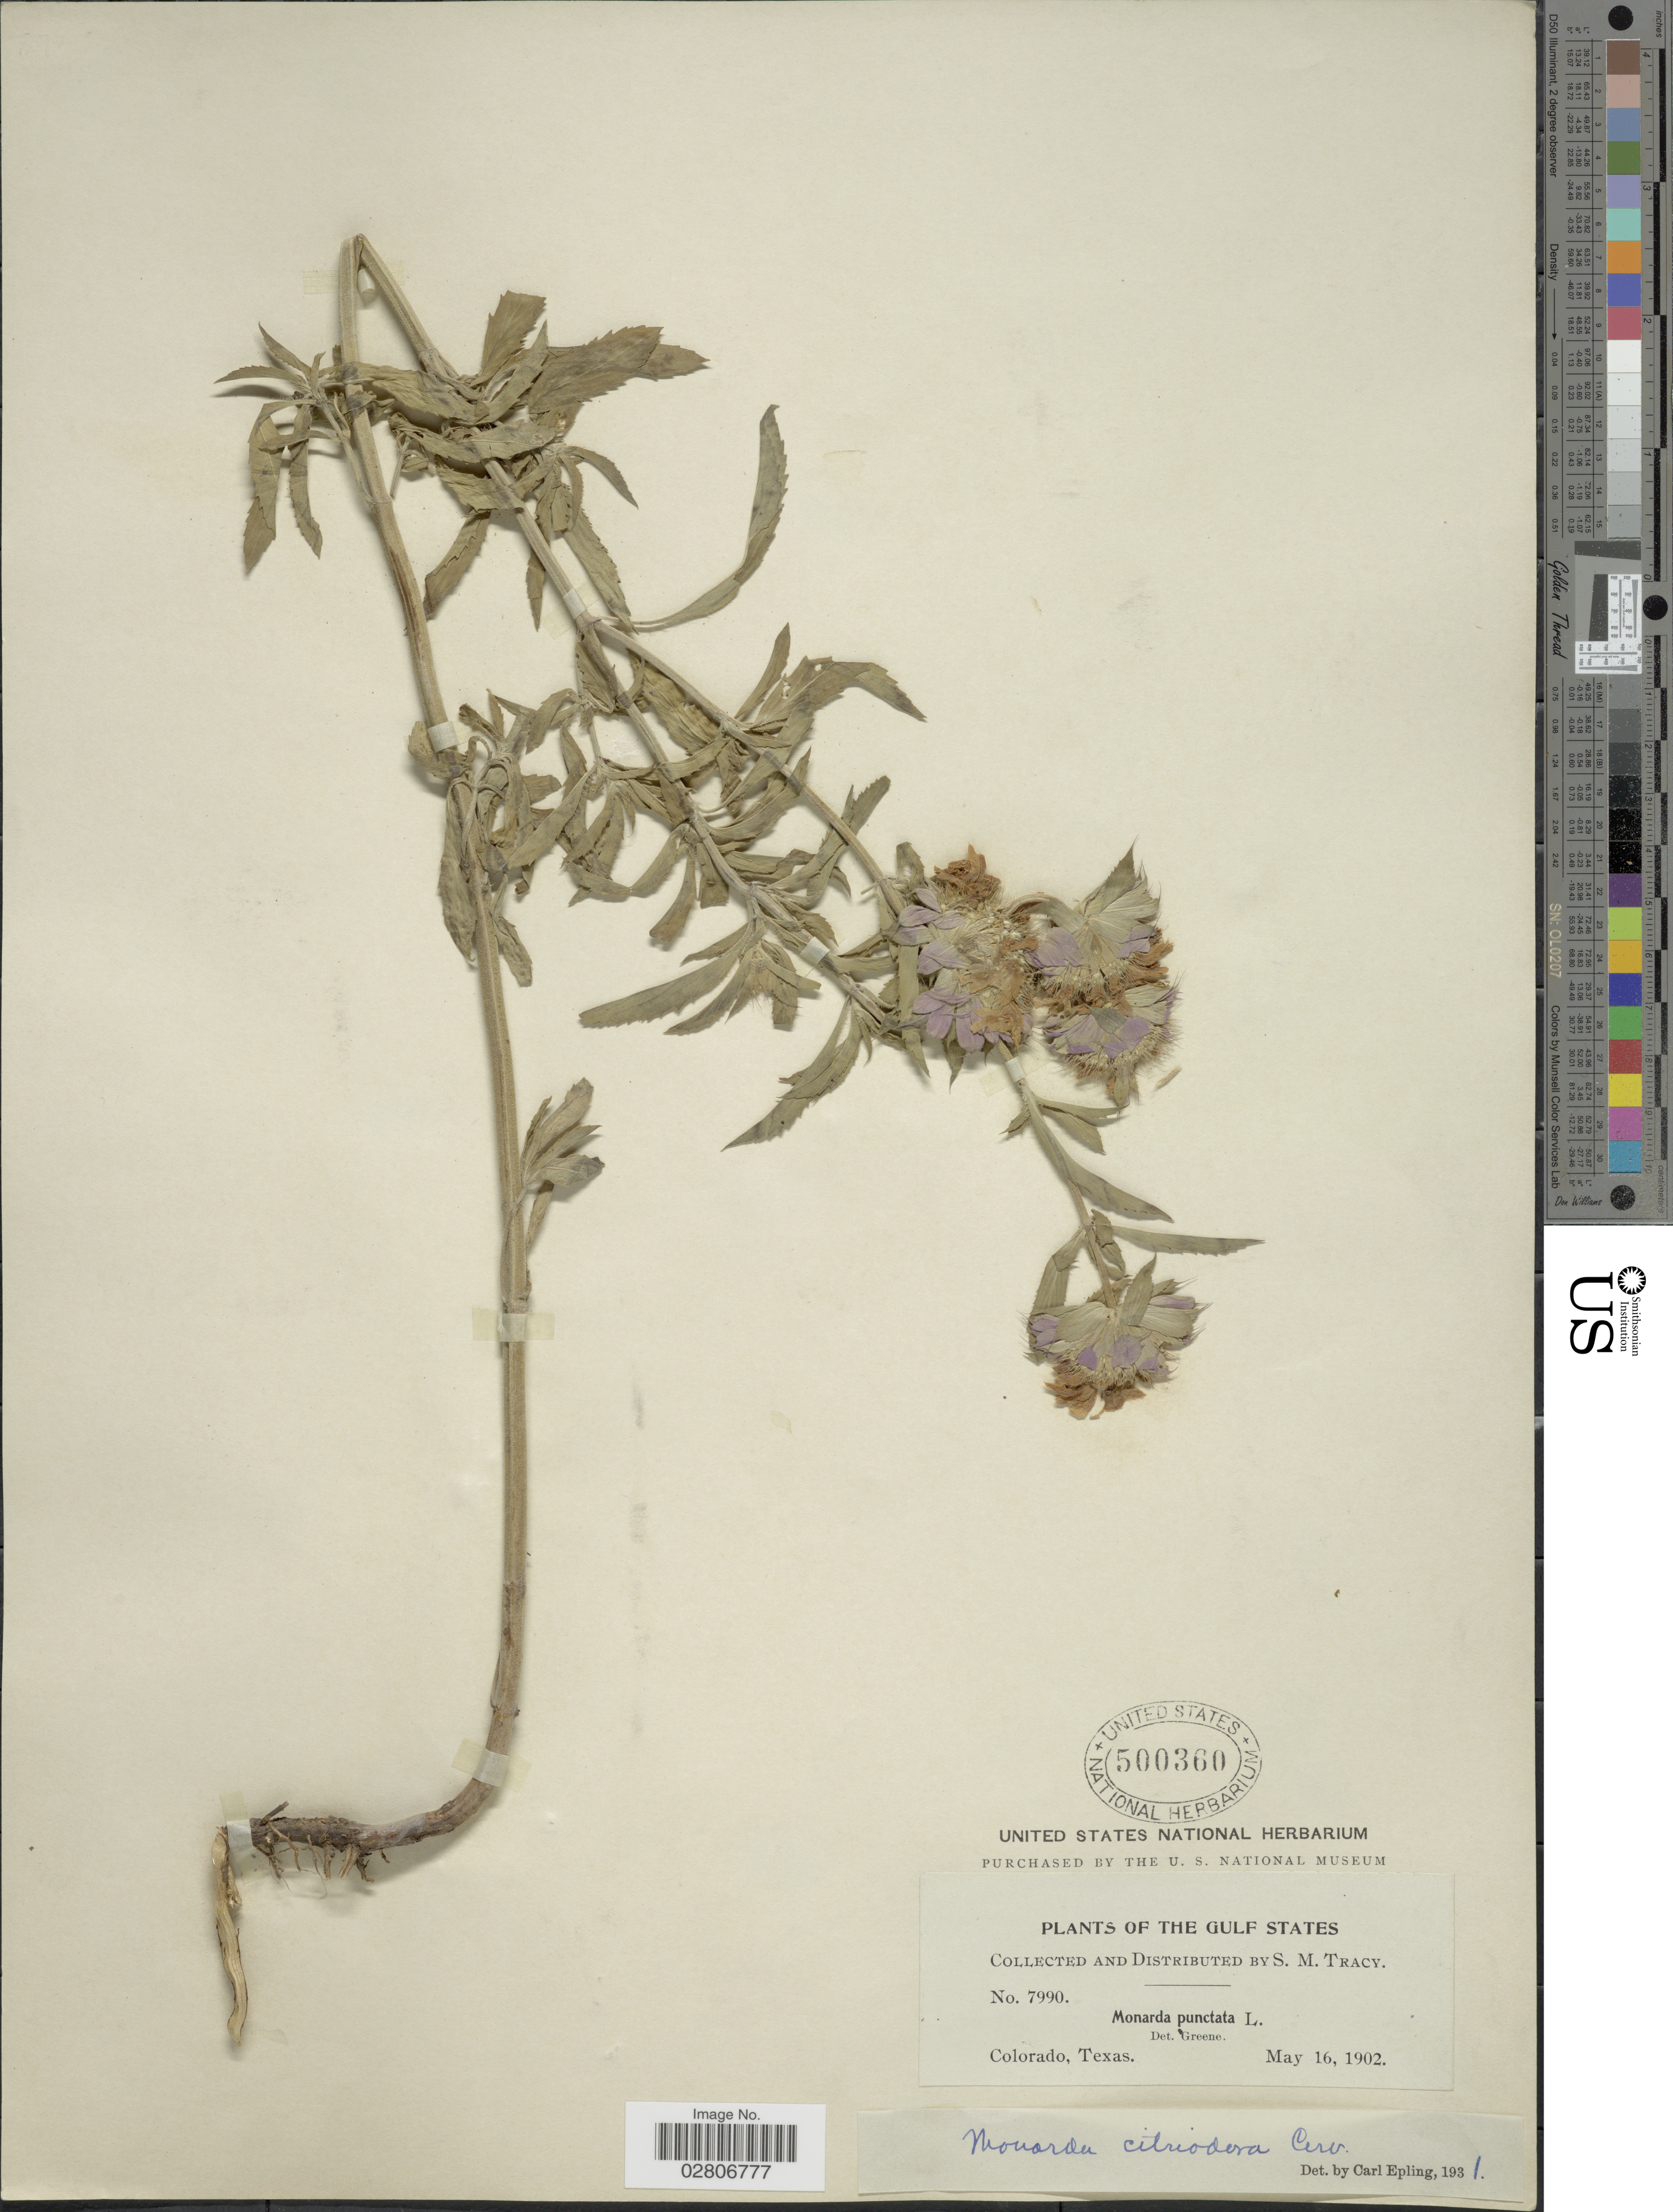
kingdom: Plantae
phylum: Tracheophyta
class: Magnoliopsida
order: Lamiales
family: Lamiaceae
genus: Monarda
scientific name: Monarda citriodora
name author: Cerv. ex Lag.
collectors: S. M. Tracy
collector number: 7990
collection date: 1902-05-16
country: United States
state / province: Texas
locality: The Gulf States. Colorado, Texas.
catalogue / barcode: US 500360